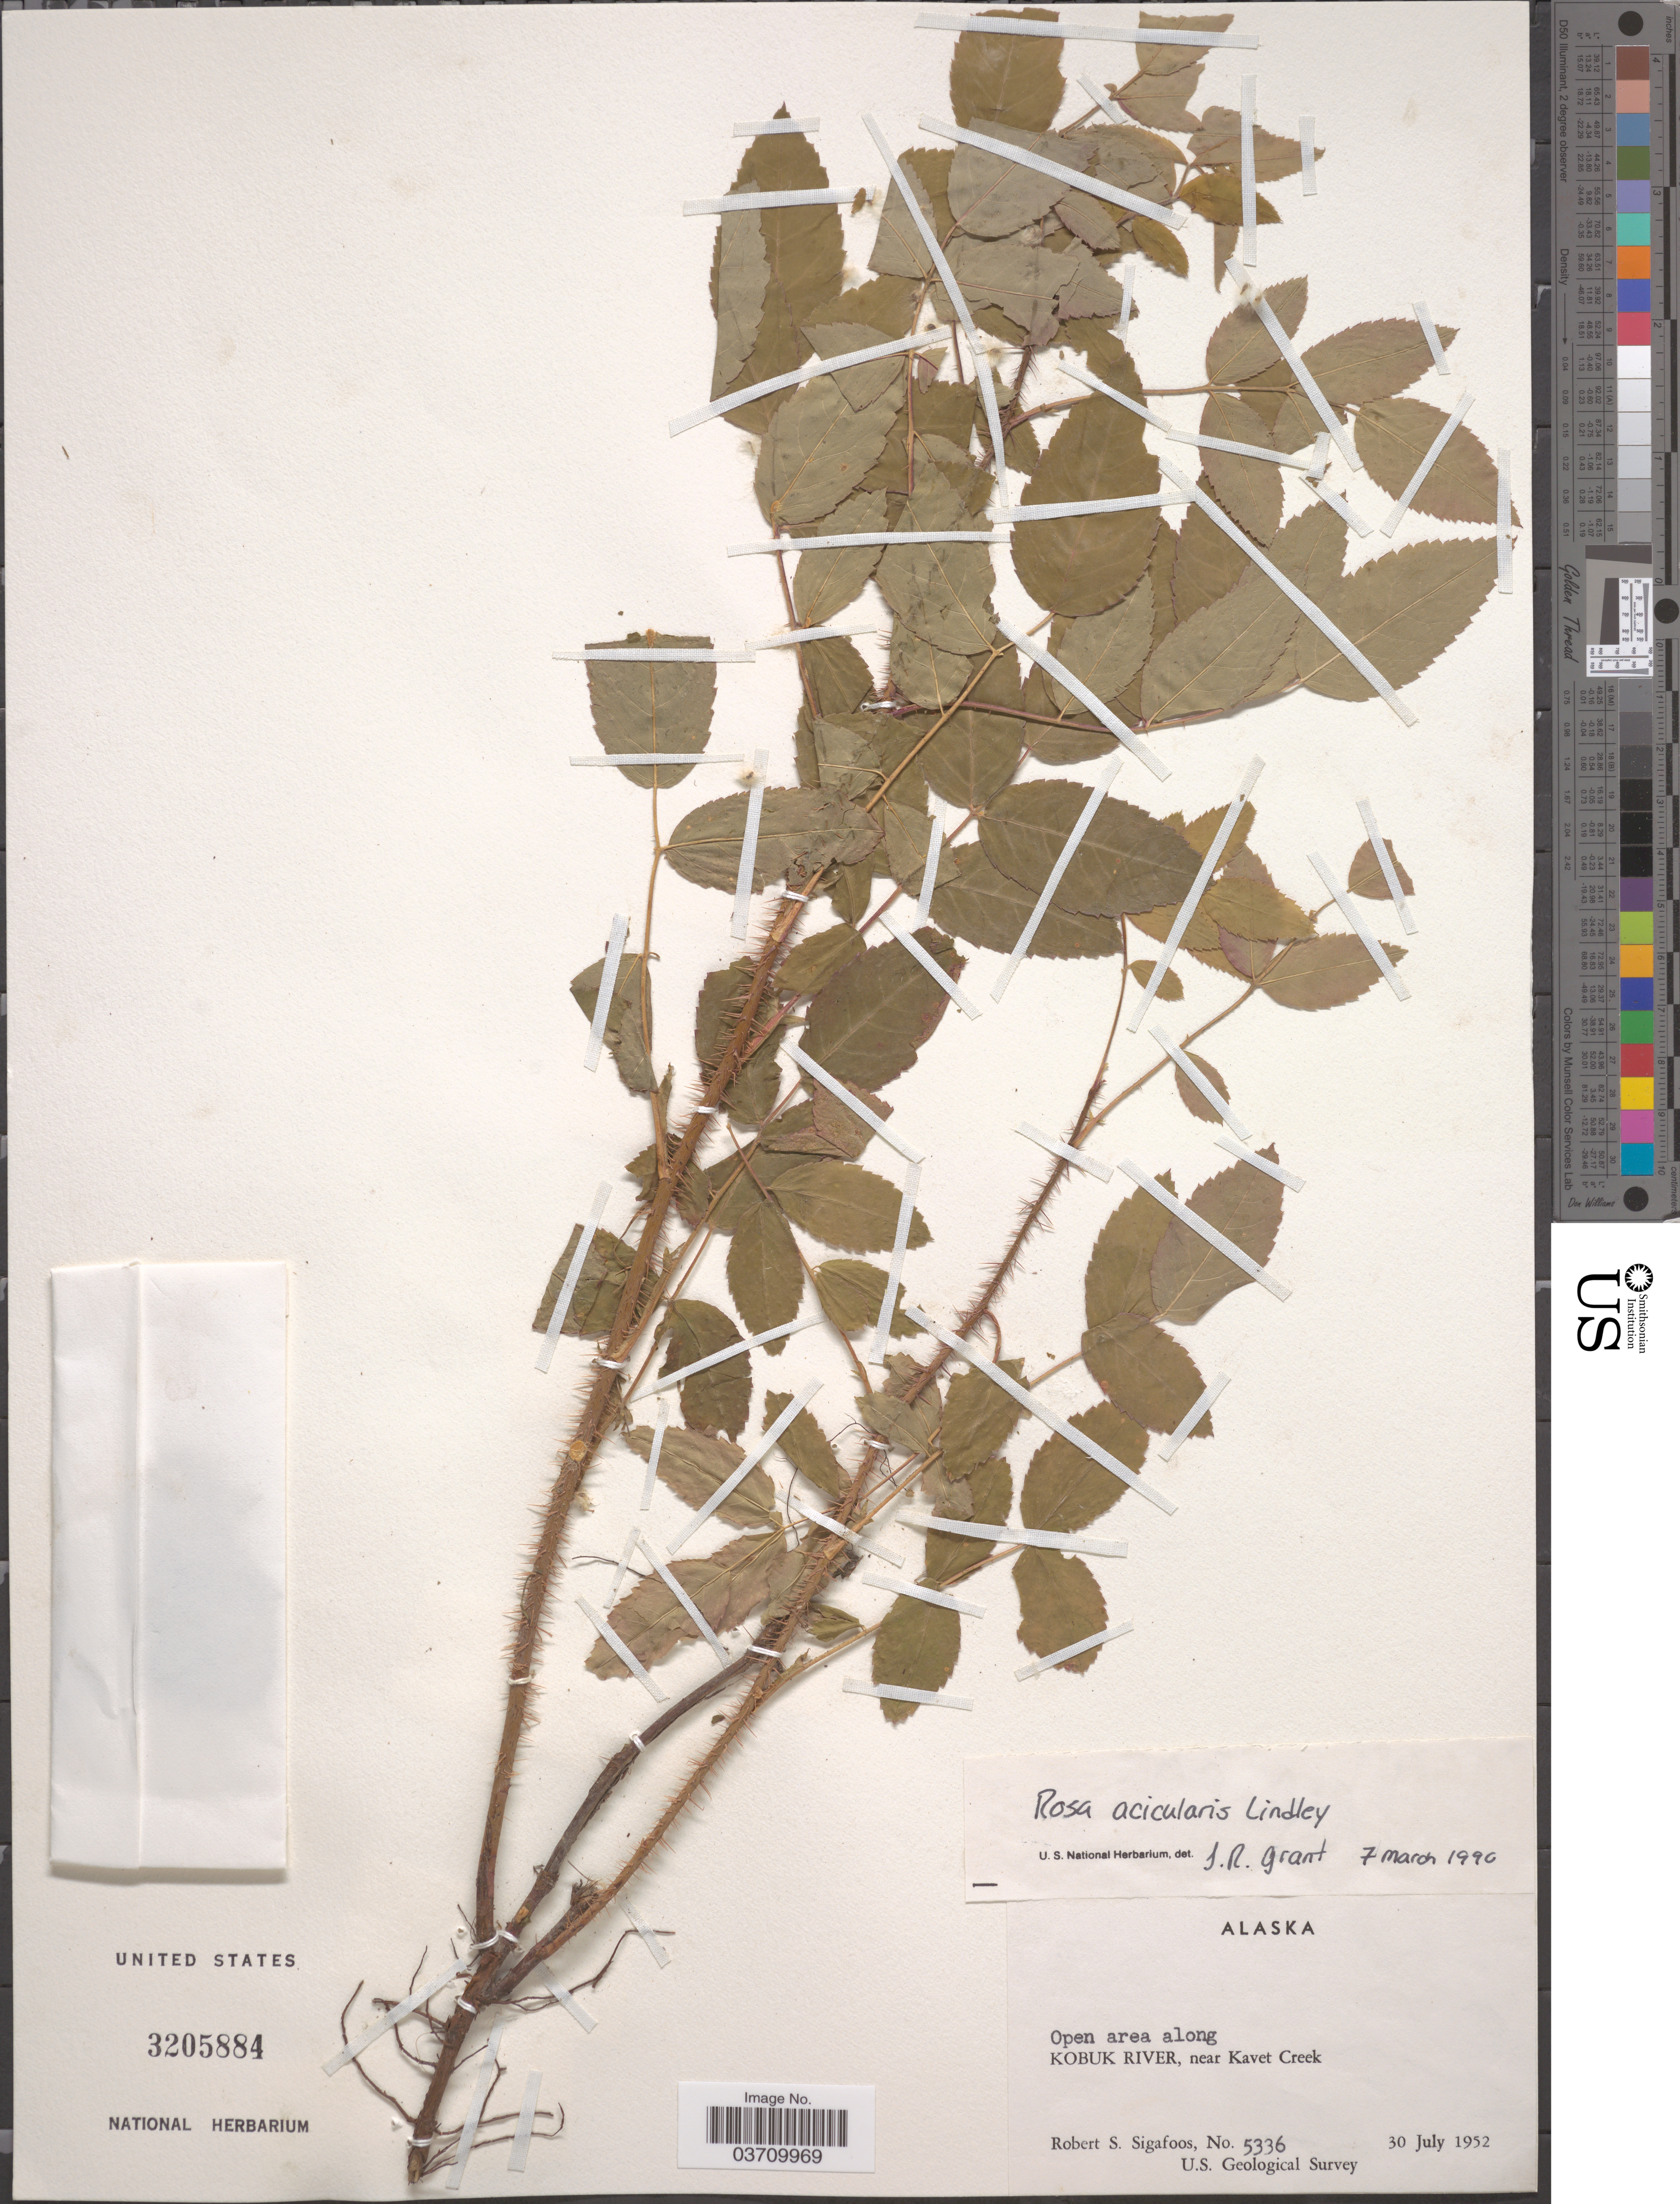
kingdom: Plantae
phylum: Tracheophyta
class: Magnoliopsida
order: Rosales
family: Rosaceae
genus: Rosa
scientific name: Rosa acicularis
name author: Lindl.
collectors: R. Sigafoos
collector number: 5336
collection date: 1952-07-30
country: United States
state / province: Alaska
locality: Open area along Kobuk River, near Kavet Creek.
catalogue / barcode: US 3205884